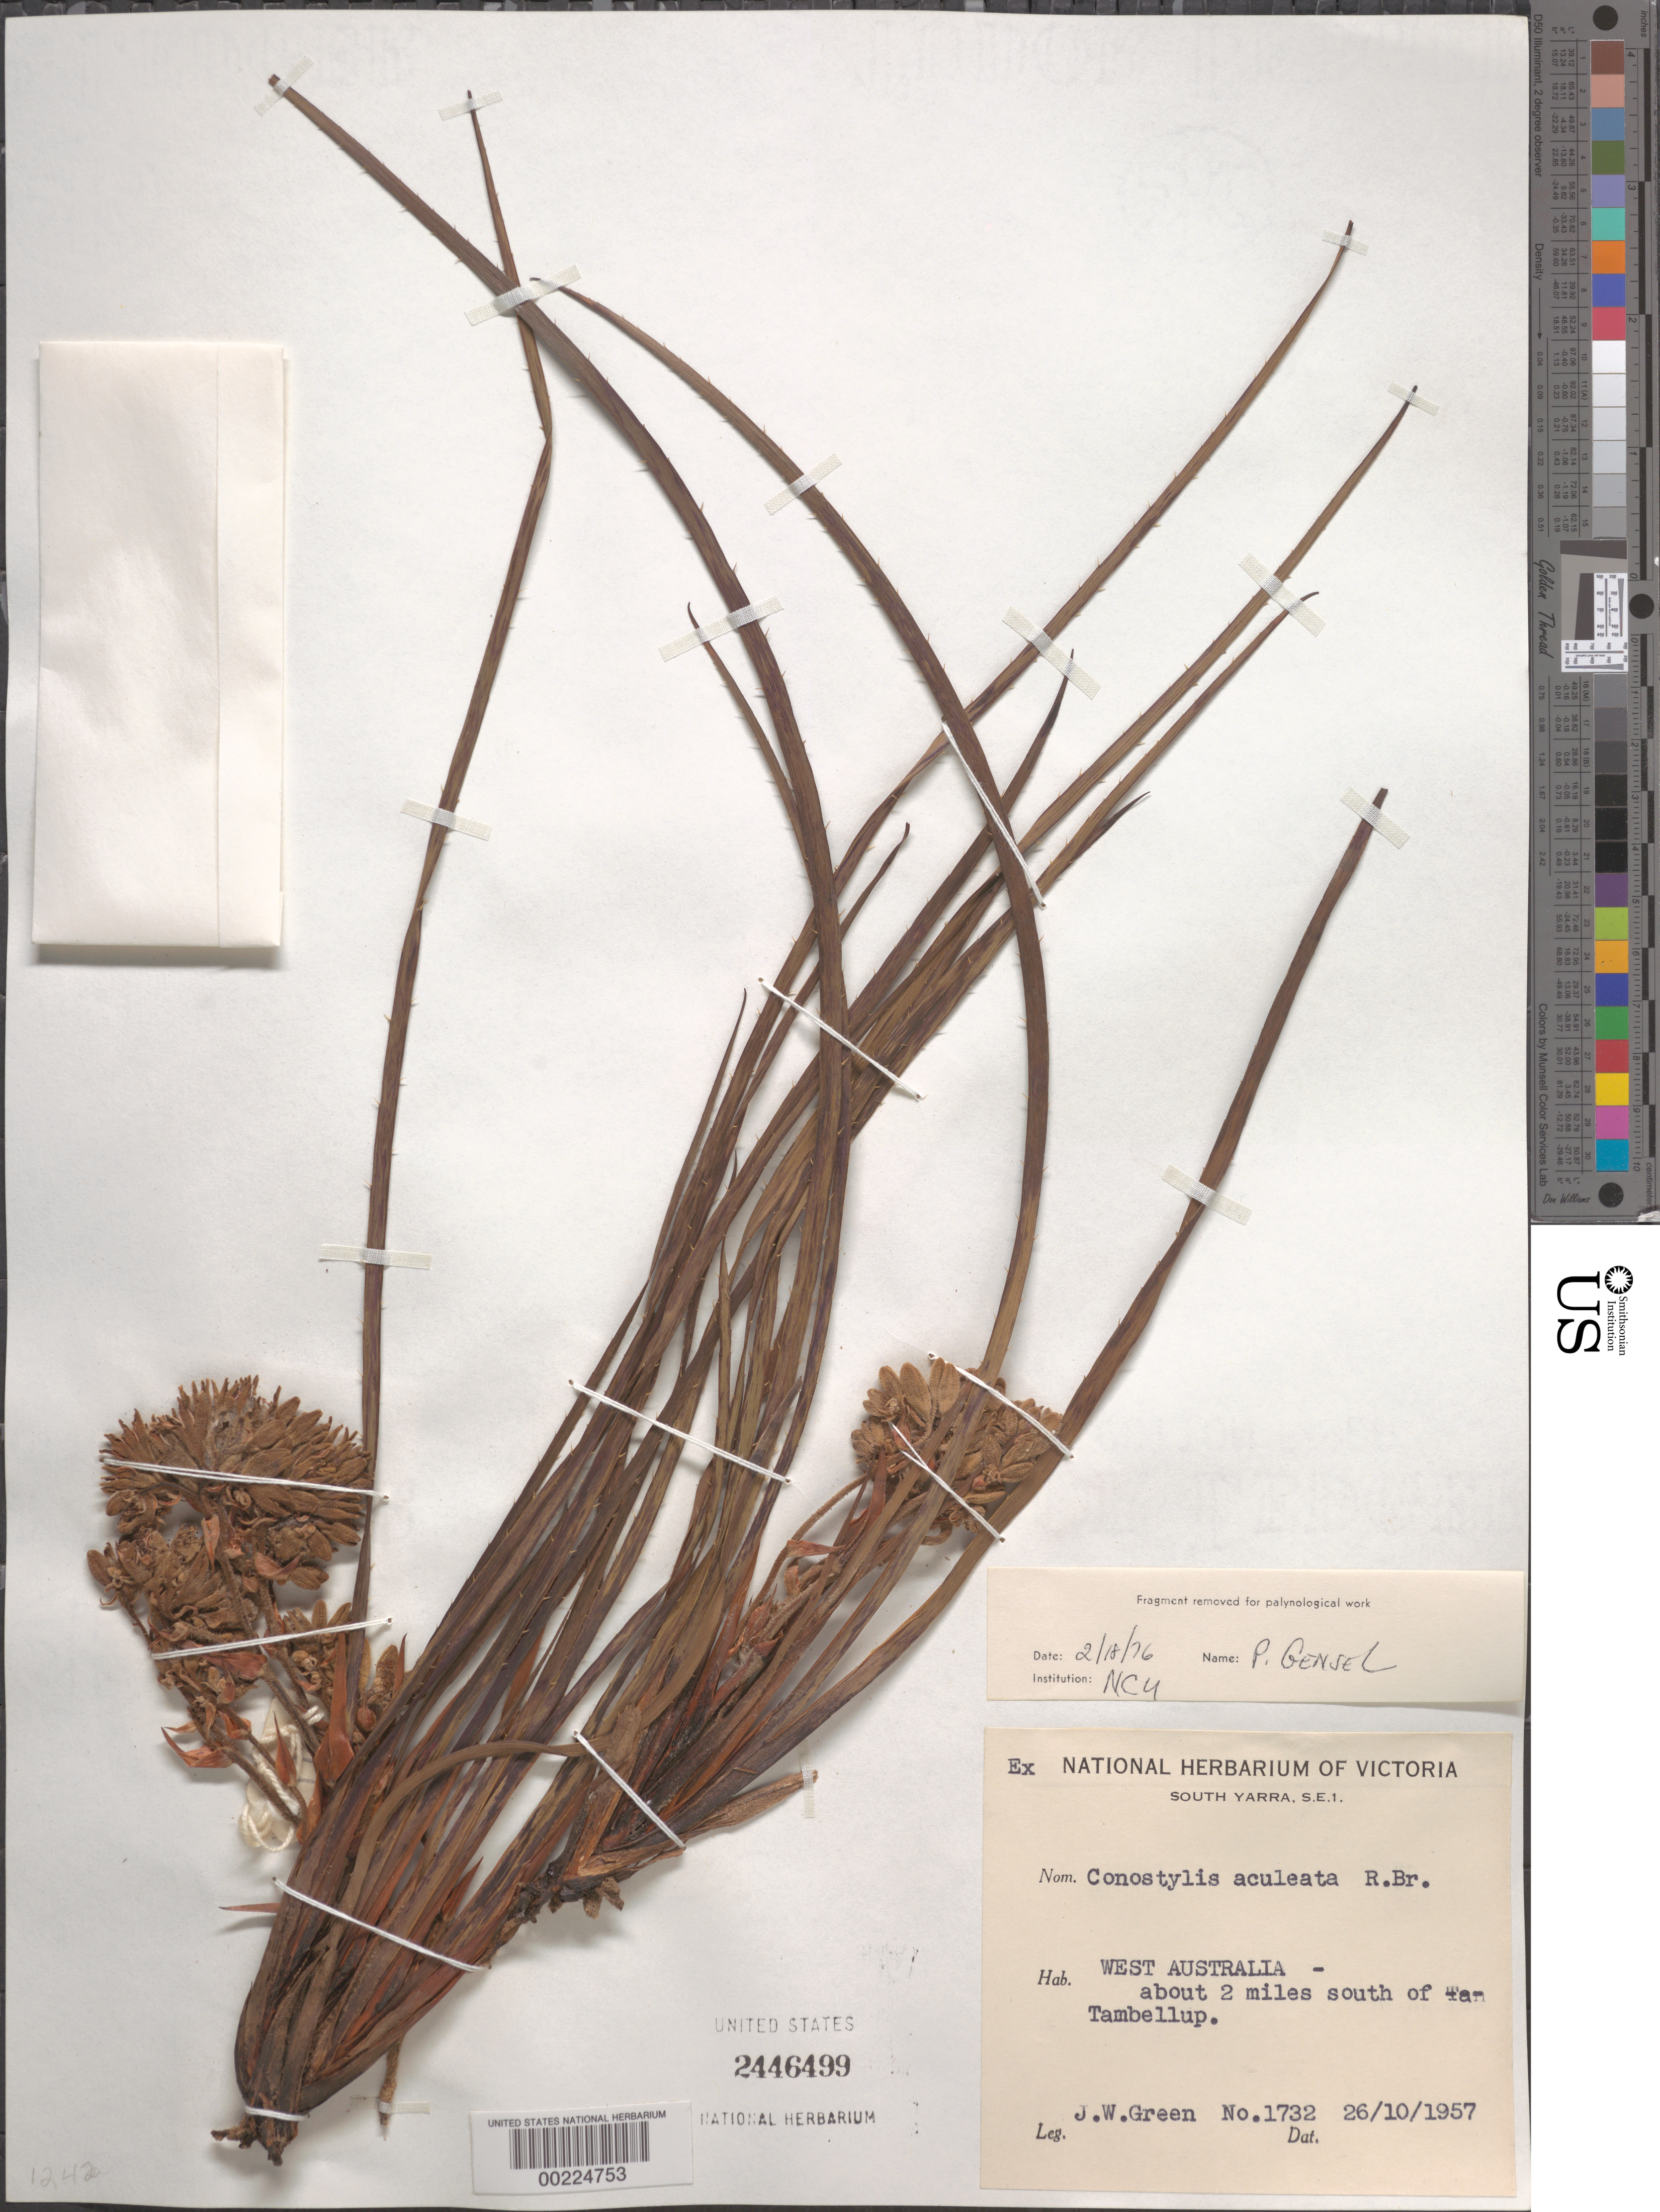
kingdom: Plantae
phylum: Tracheophyta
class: Liliopsida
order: Commelinales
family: Haemodoraceae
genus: Conostylis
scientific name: Conostylis aculeata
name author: R. Br.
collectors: J. Green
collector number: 1732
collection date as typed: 26 Oct 1957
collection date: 1957-10-26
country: Australia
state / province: Western Australia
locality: About 2 mi s of tambellup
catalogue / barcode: US 2446499